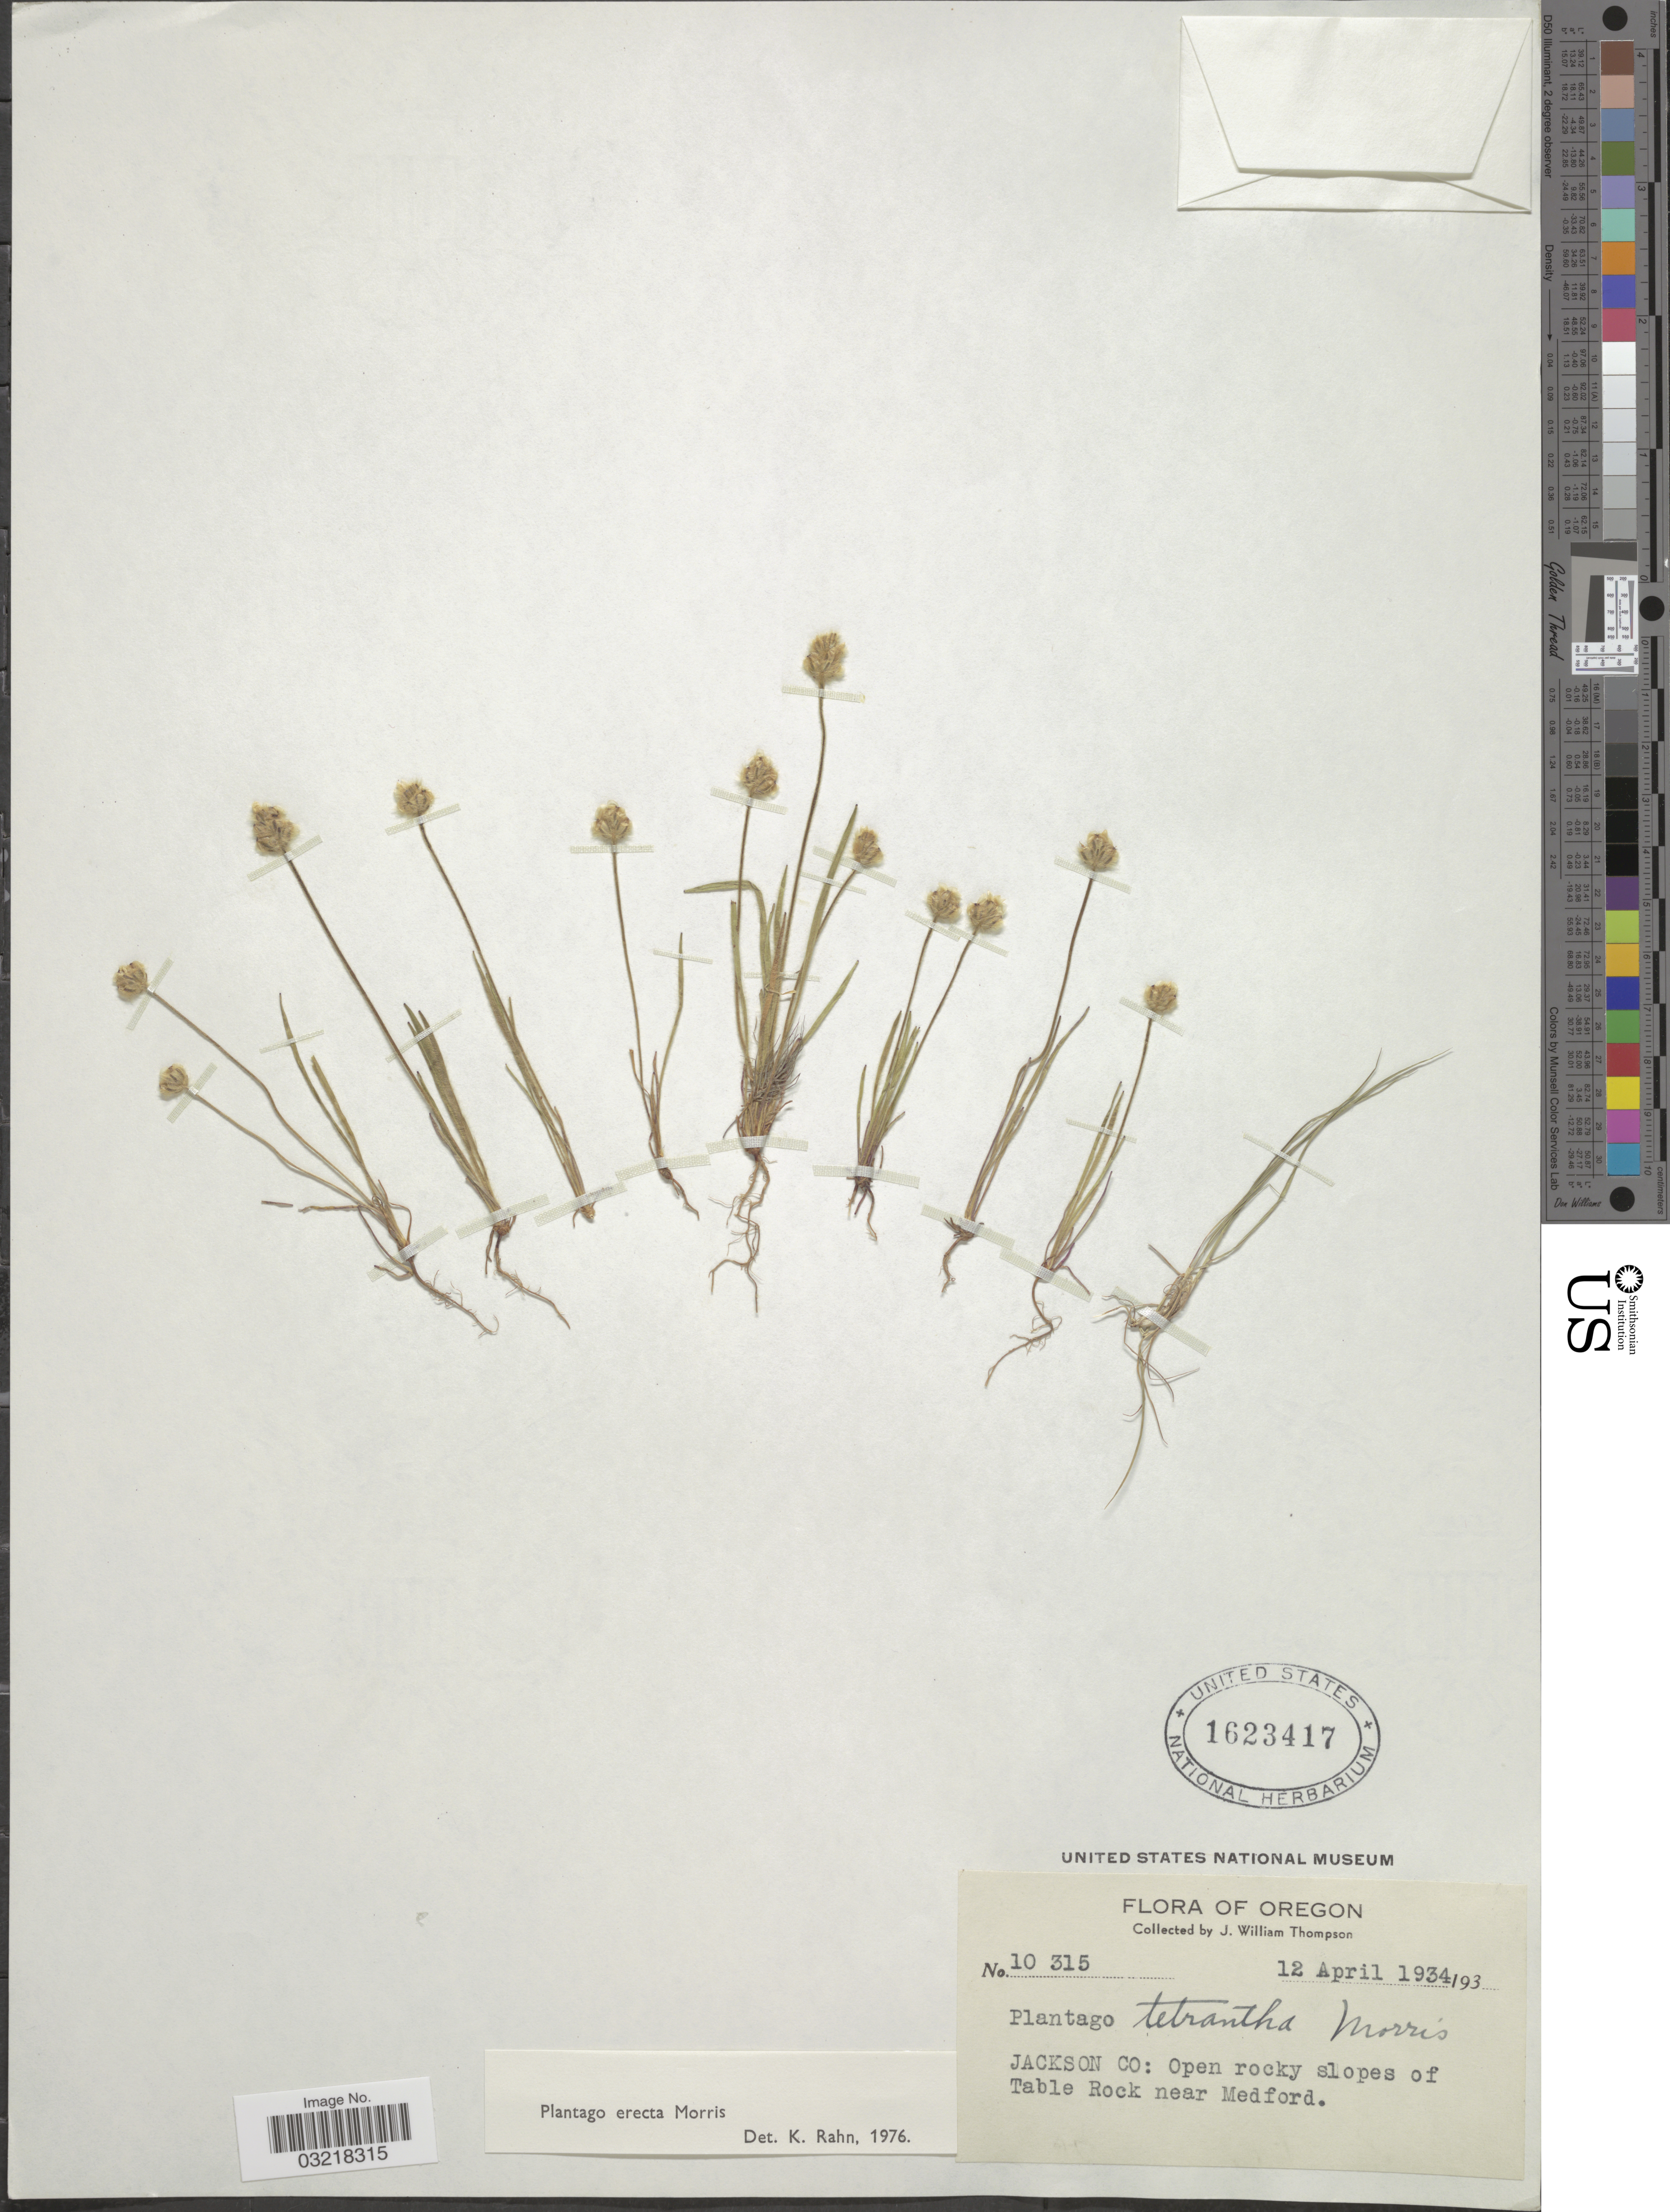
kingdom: Plantae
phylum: Tracheophyta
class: Magnoliopsida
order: Lamiales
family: Plantaginaceae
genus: Plantago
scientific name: Plantago erecta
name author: Morris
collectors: J. W. Thompson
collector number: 10315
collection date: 1934-04-12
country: United States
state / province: Oregon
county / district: Jackson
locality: Jackson Co: Open rocky slopes of Table Rock near Medford.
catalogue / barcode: US 1623417